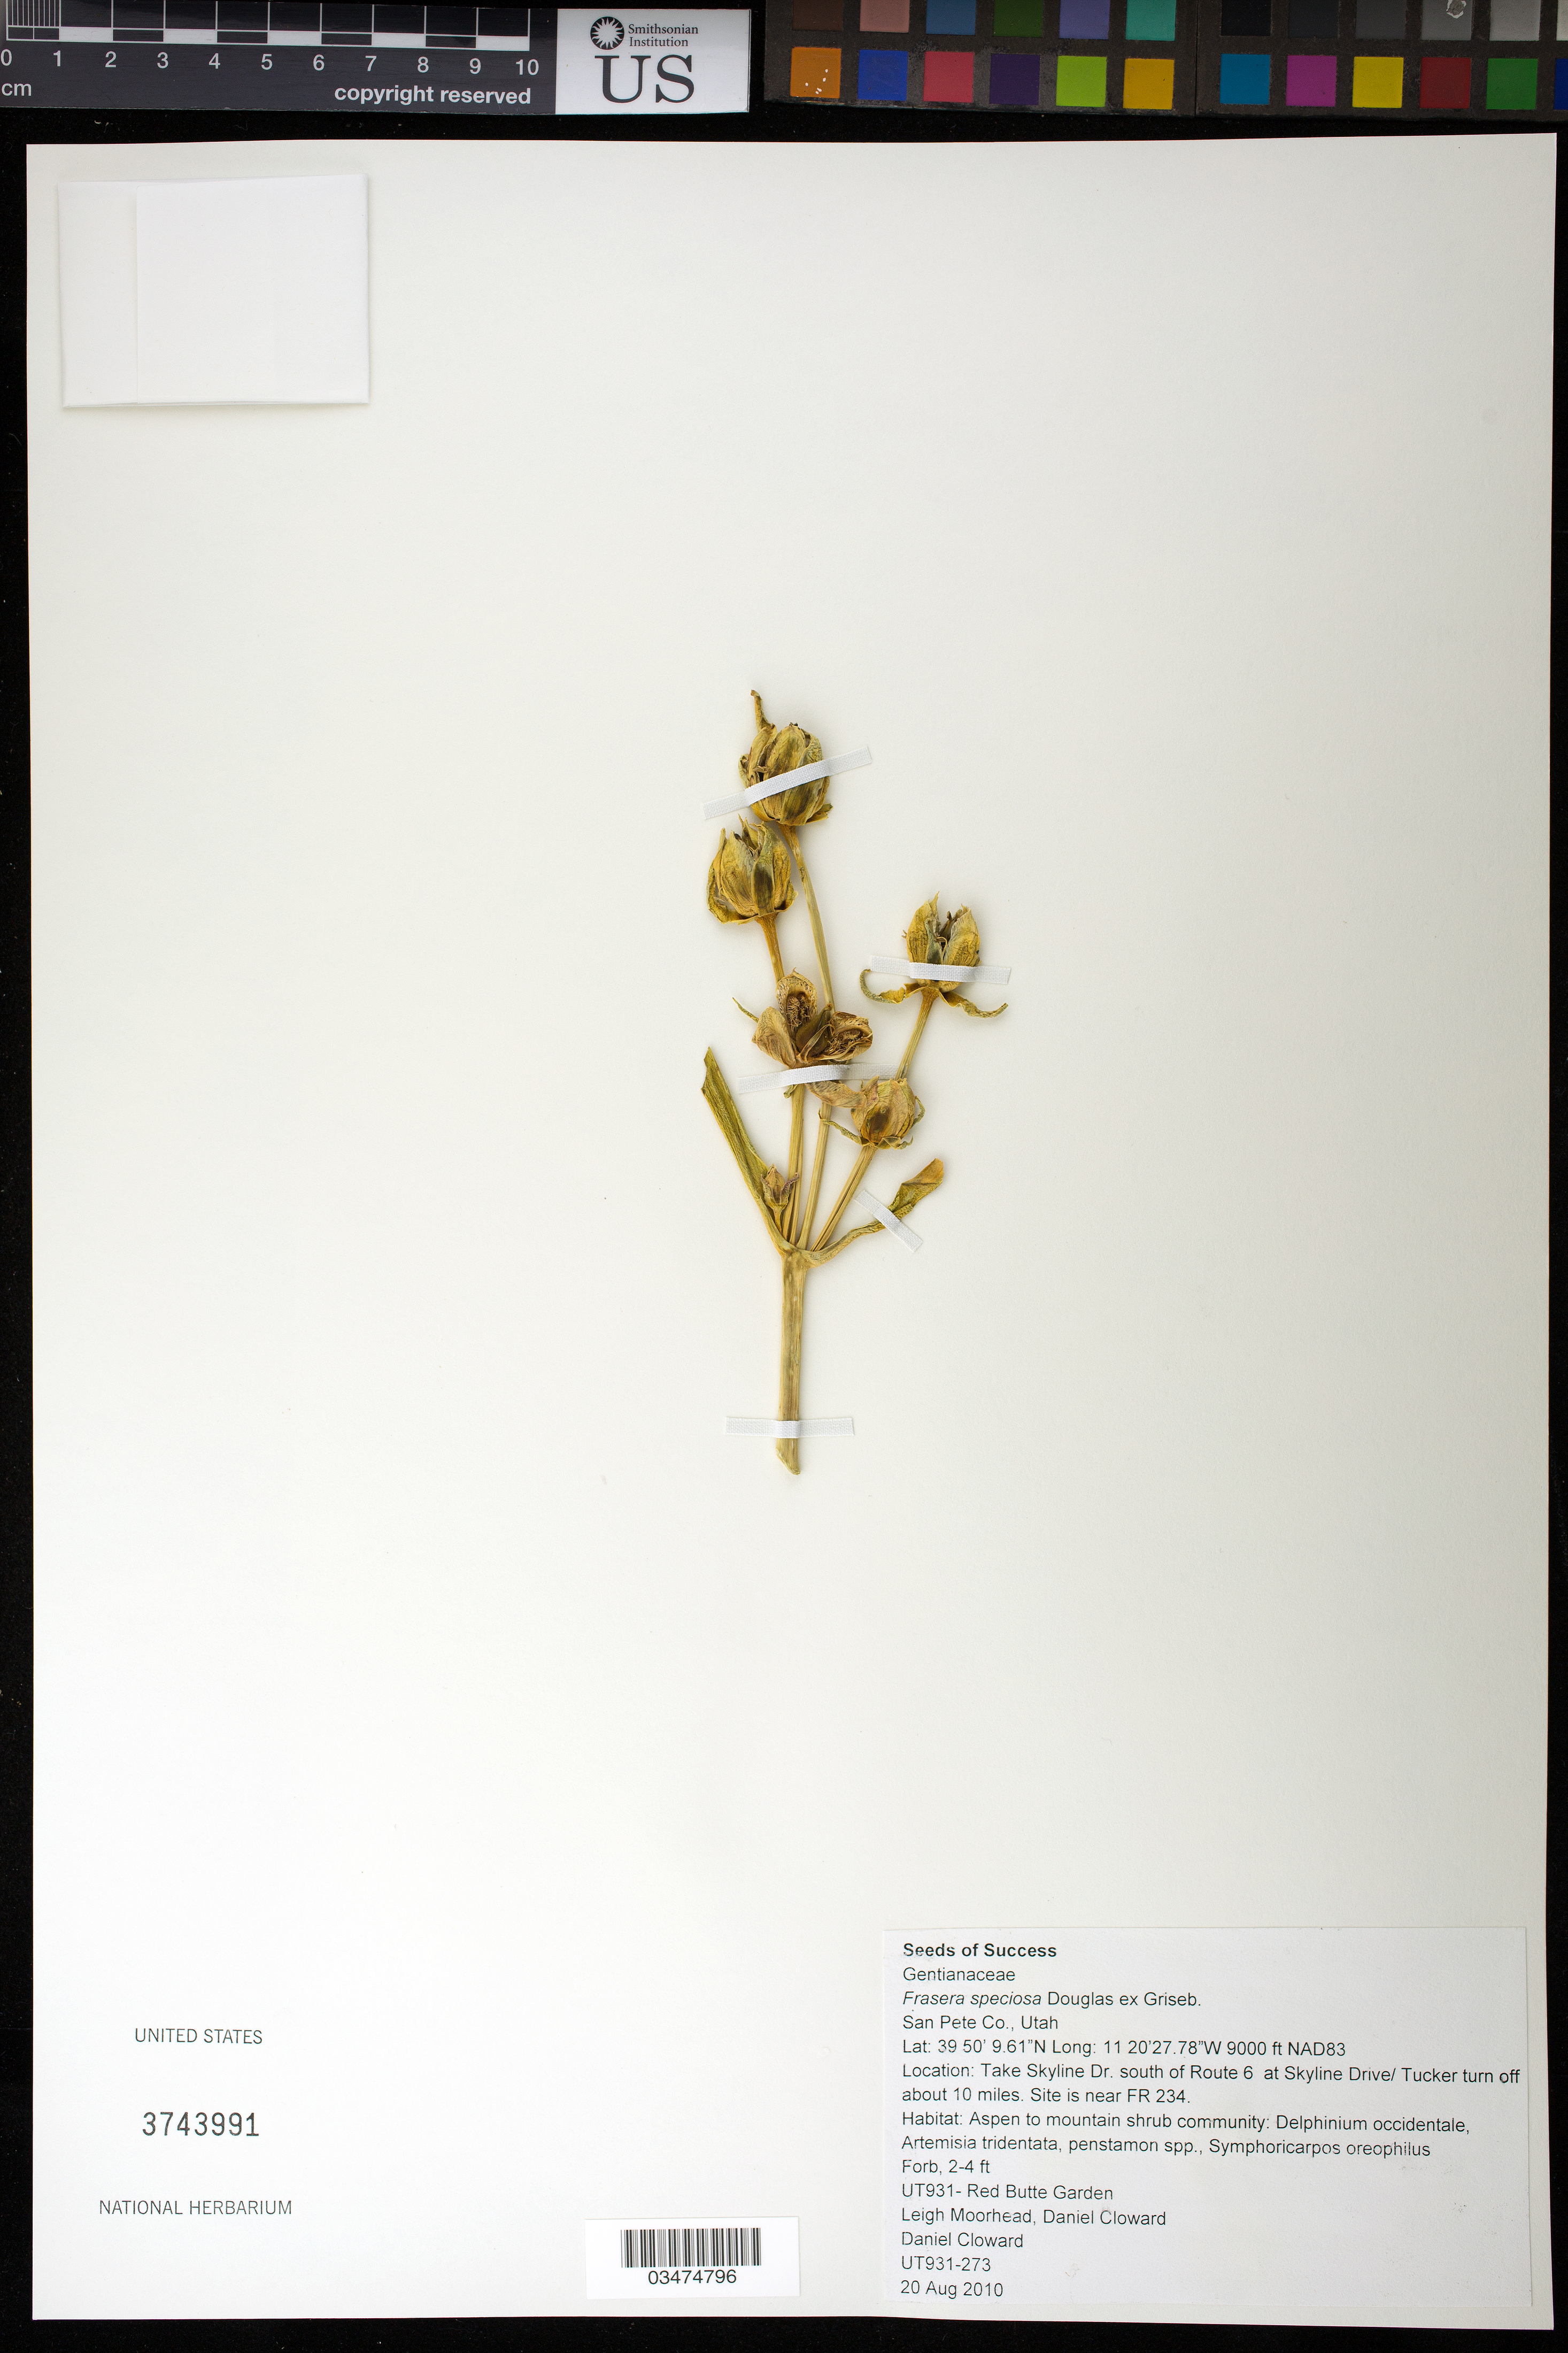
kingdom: Plantae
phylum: Tracheophyta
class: Magnoliopsida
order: Gentianales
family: Gentianaceae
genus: Frasera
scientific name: Frasera speciosa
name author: Douglas ex Griseb.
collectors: L. Moorhead & D. Cloward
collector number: UT931-273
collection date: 2010-08-20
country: United States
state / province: Utah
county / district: San Pete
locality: Near FR 234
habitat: Aspen to mountain shrub community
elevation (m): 2743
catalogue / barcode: US 3743991